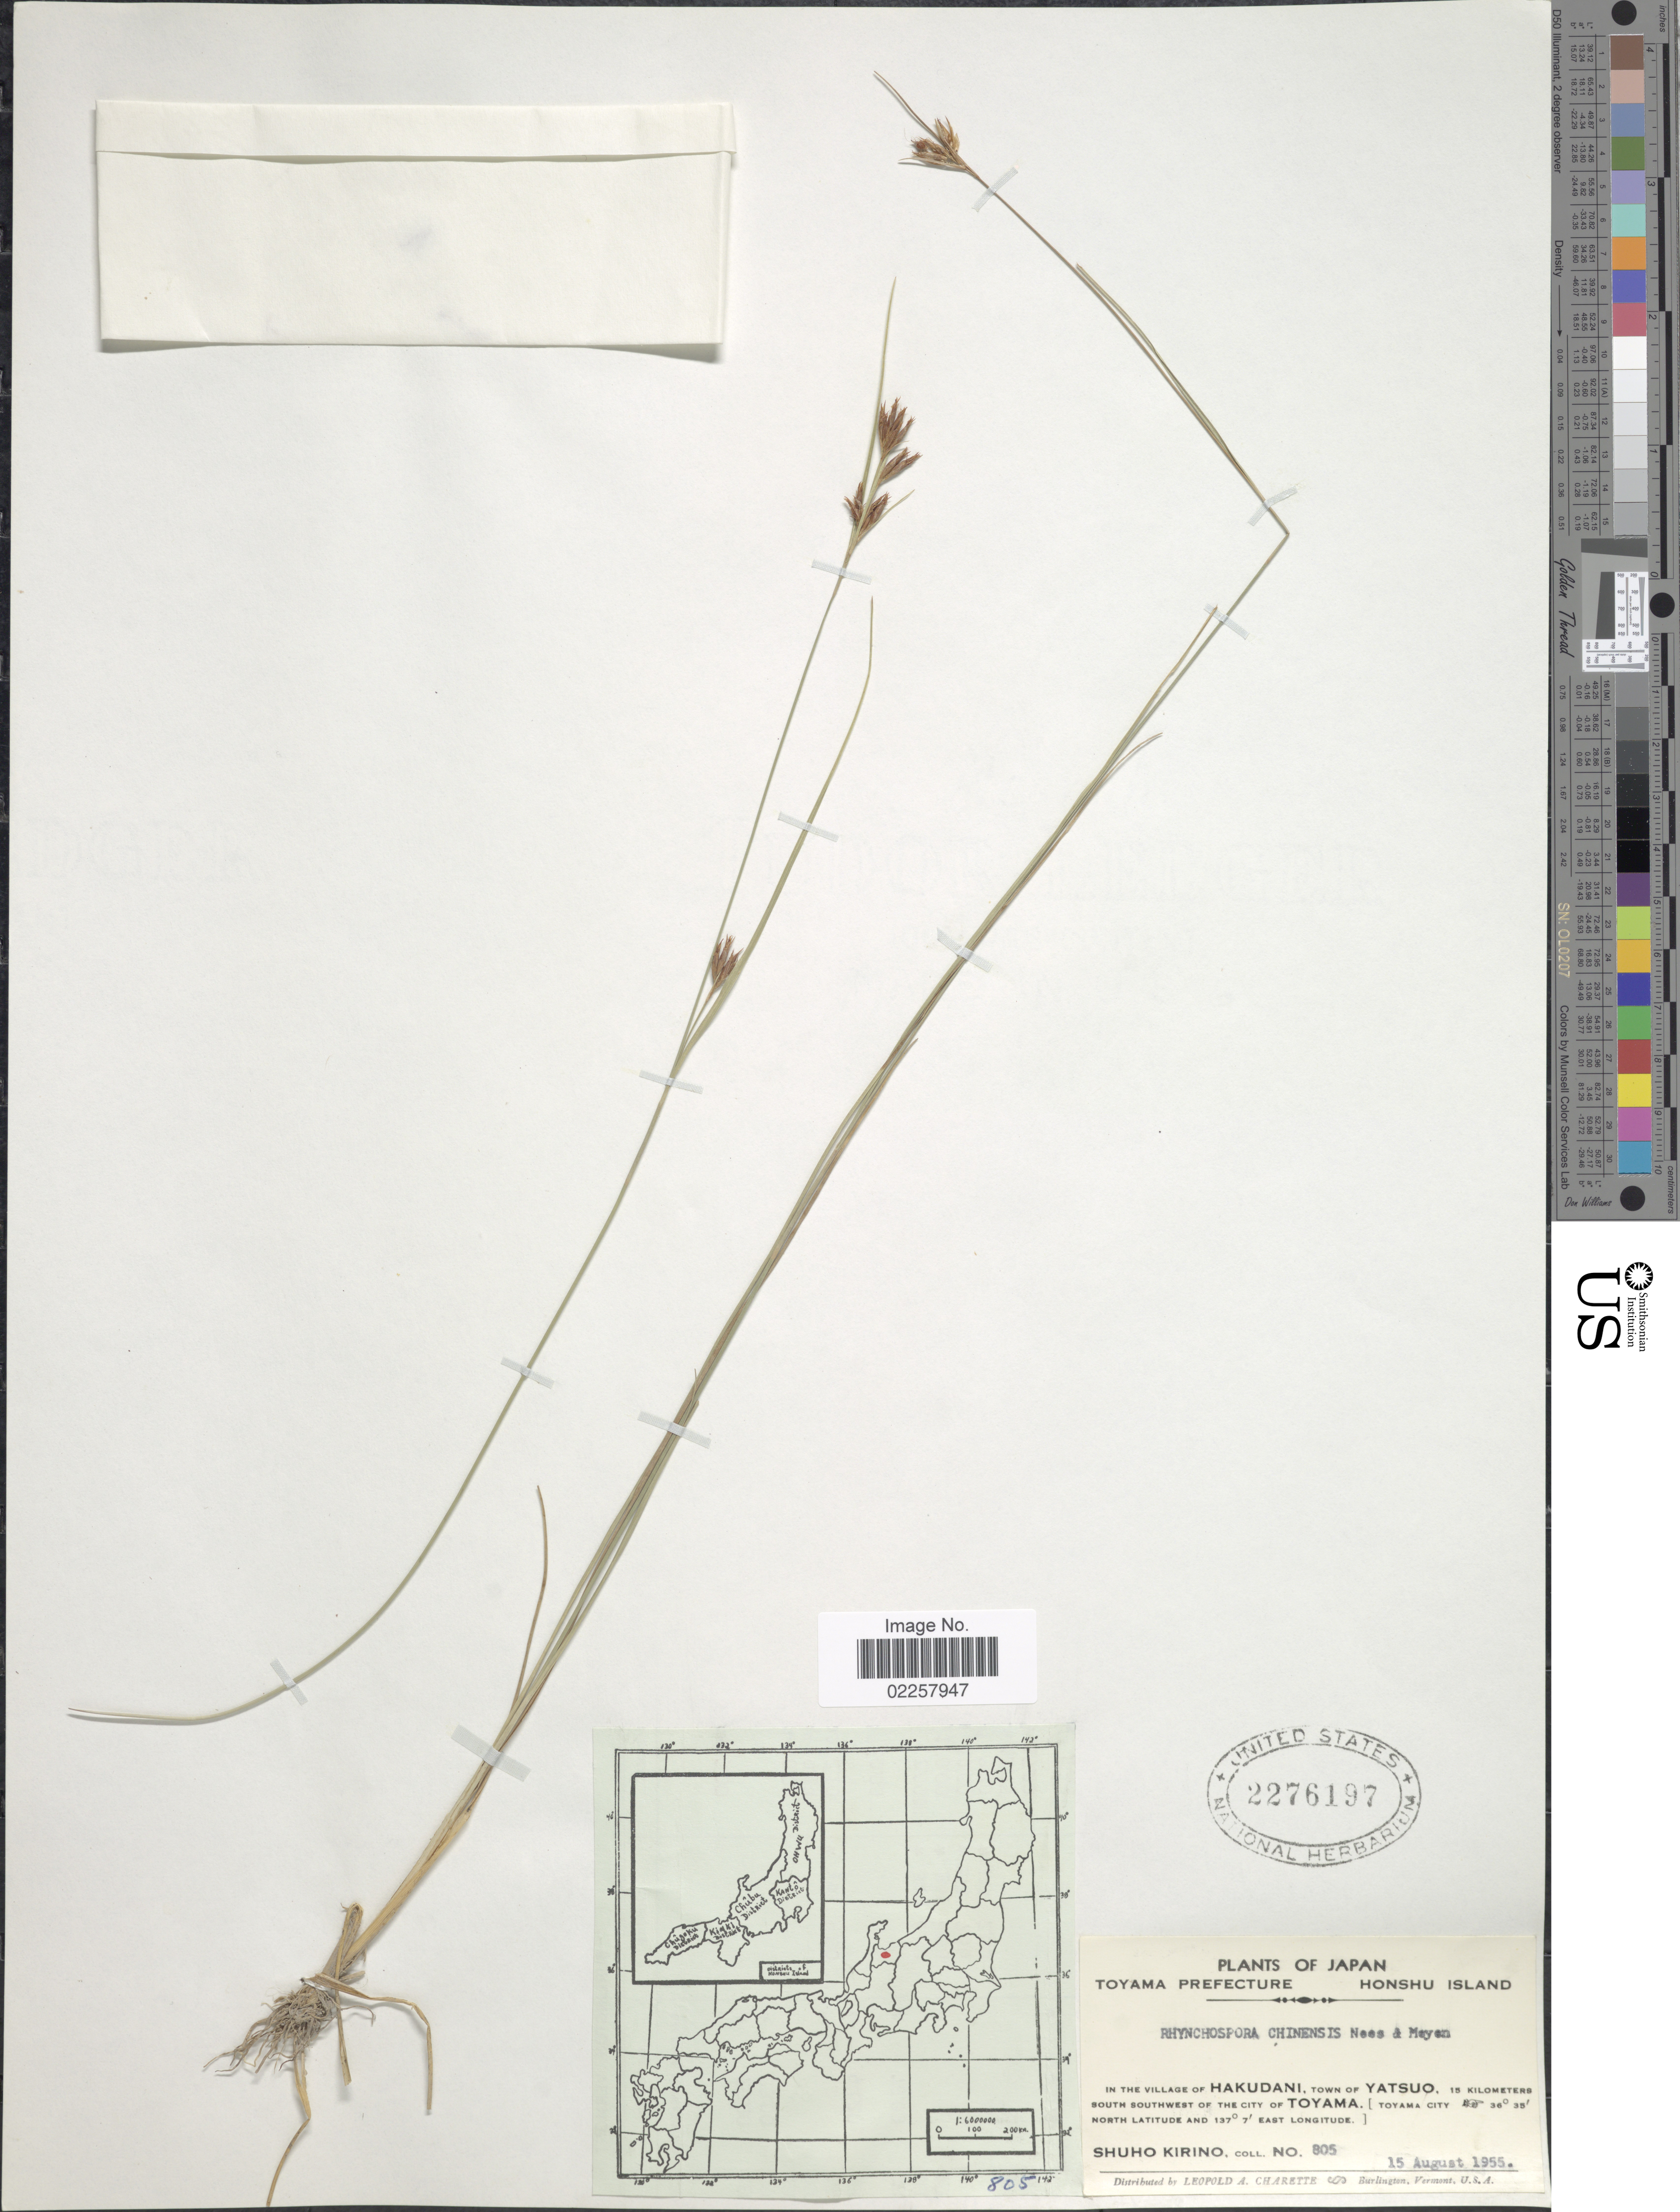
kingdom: Plantae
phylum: Tracheophyta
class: Liliopsida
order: Poales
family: Cyperaceae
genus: Rhynchospora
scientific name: Rhynchospora chinensis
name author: Nees & Meyen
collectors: S. Kirino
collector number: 805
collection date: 1955-08-15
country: Japan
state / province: Toyama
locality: In the village of Hakudani, town of Yatsuo, 15 kilometers south southwest of the city of Toyama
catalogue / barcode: US 2276197